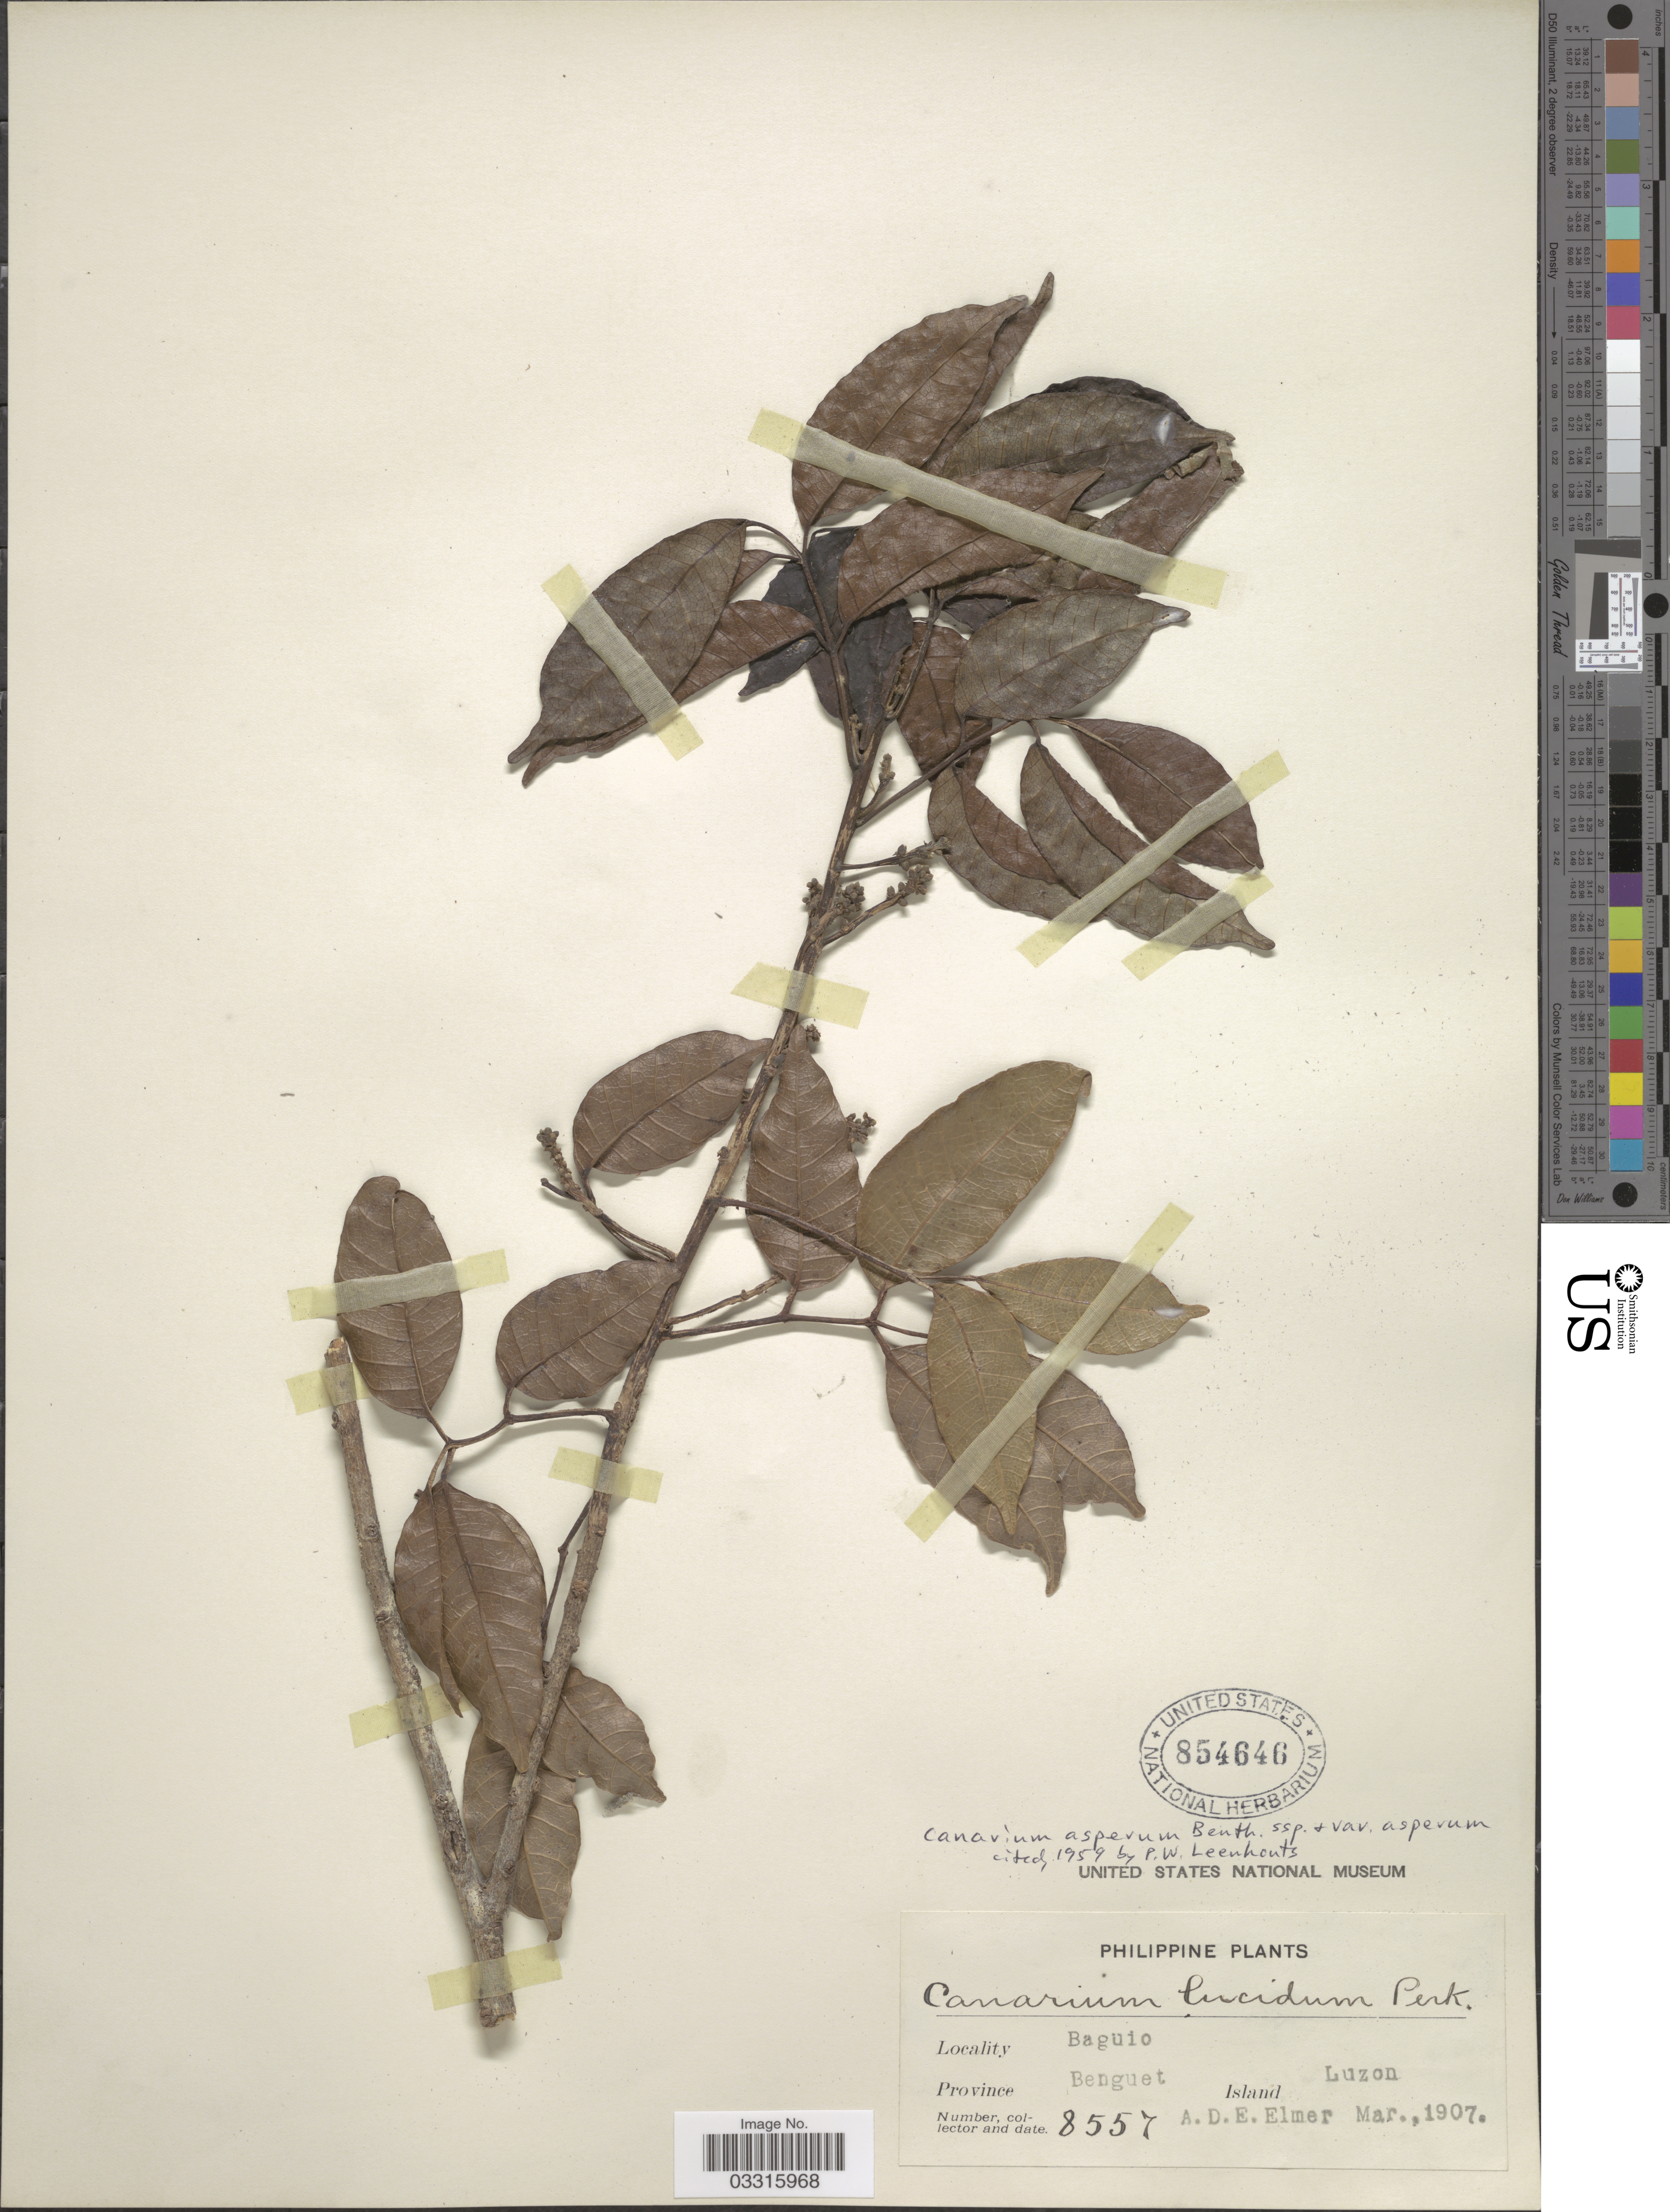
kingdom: Plantae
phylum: Tracheophyta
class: Magnoliopsida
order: Sapindales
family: Burseraceae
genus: Canarium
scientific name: Canarium asperum subsp. asperum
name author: Benth.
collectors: A. D. E. Elmer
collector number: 8557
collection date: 1907-03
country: Philippines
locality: Baguio, Province Benguet. Island Luzon.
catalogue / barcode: US 854646